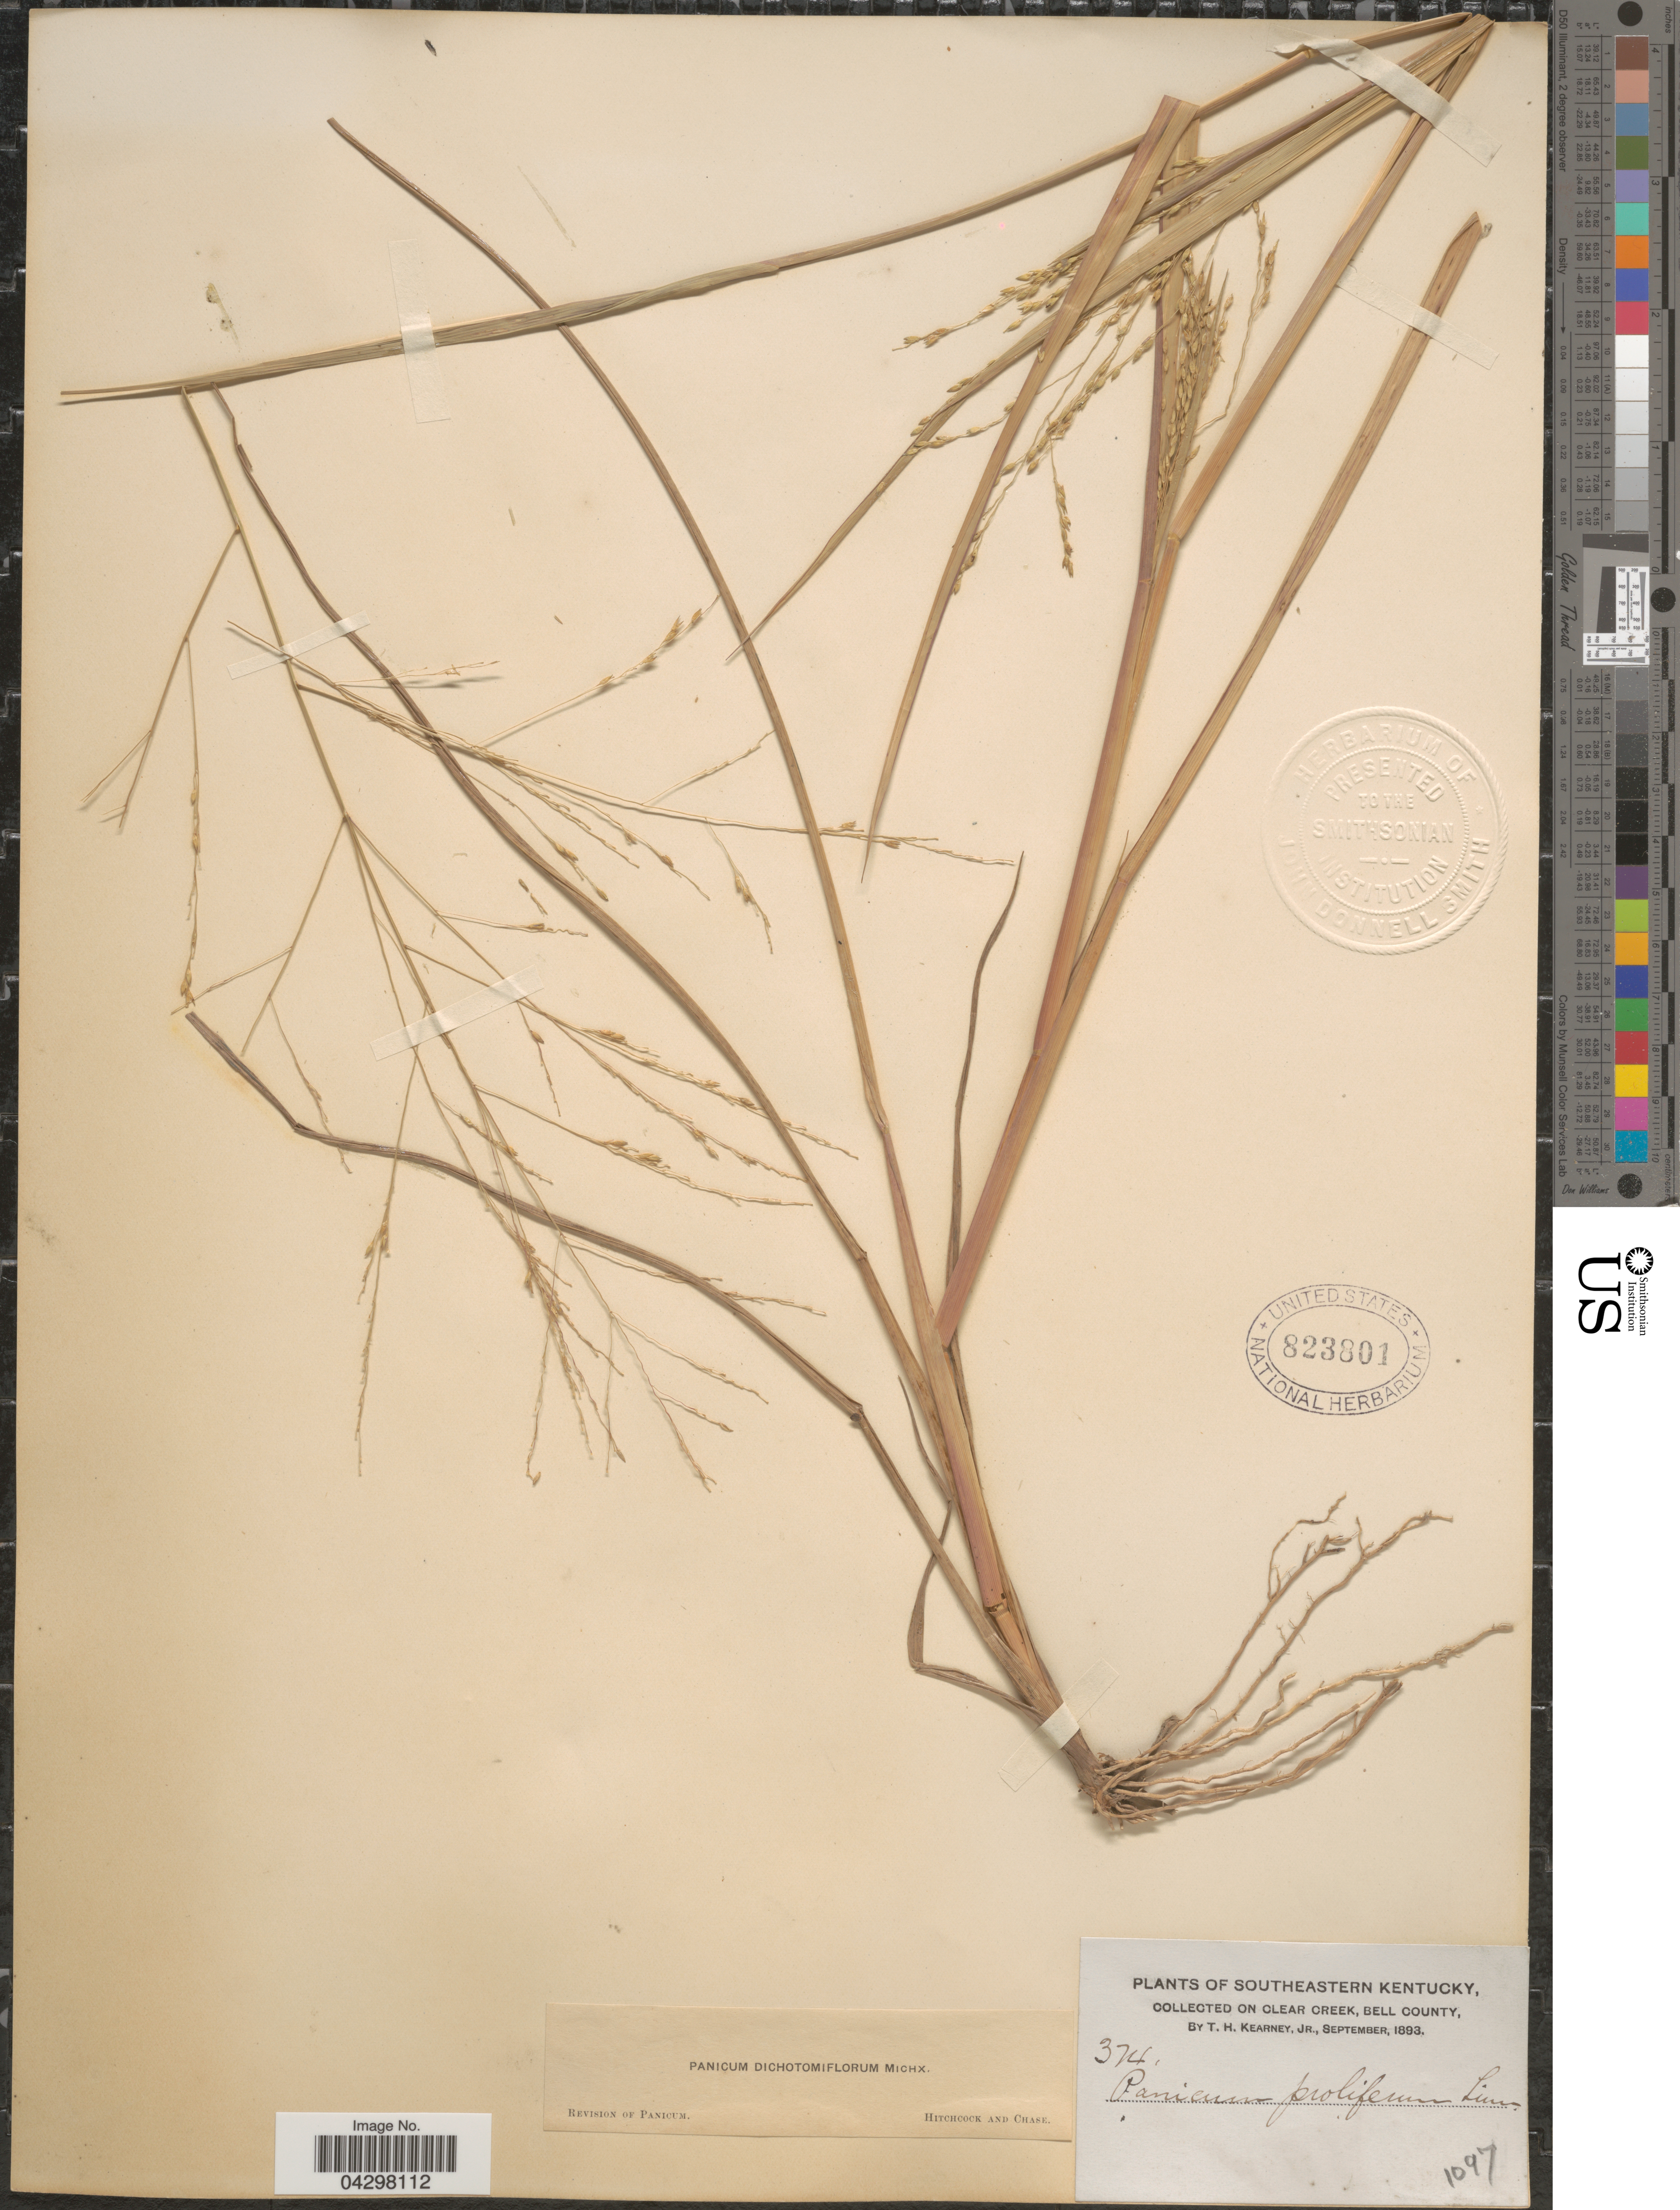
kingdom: Plantae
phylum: Tracheophyta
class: Liliopsida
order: Poales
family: Poaceae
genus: Panicum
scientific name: Panicum dichotomiflorum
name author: Michx.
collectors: T. H. Kearney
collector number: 374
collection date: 1893-09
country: United States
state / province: Kentucky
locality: Southeastern Kentucky. On Clear Creek, Bell County.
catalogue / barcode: US 823801